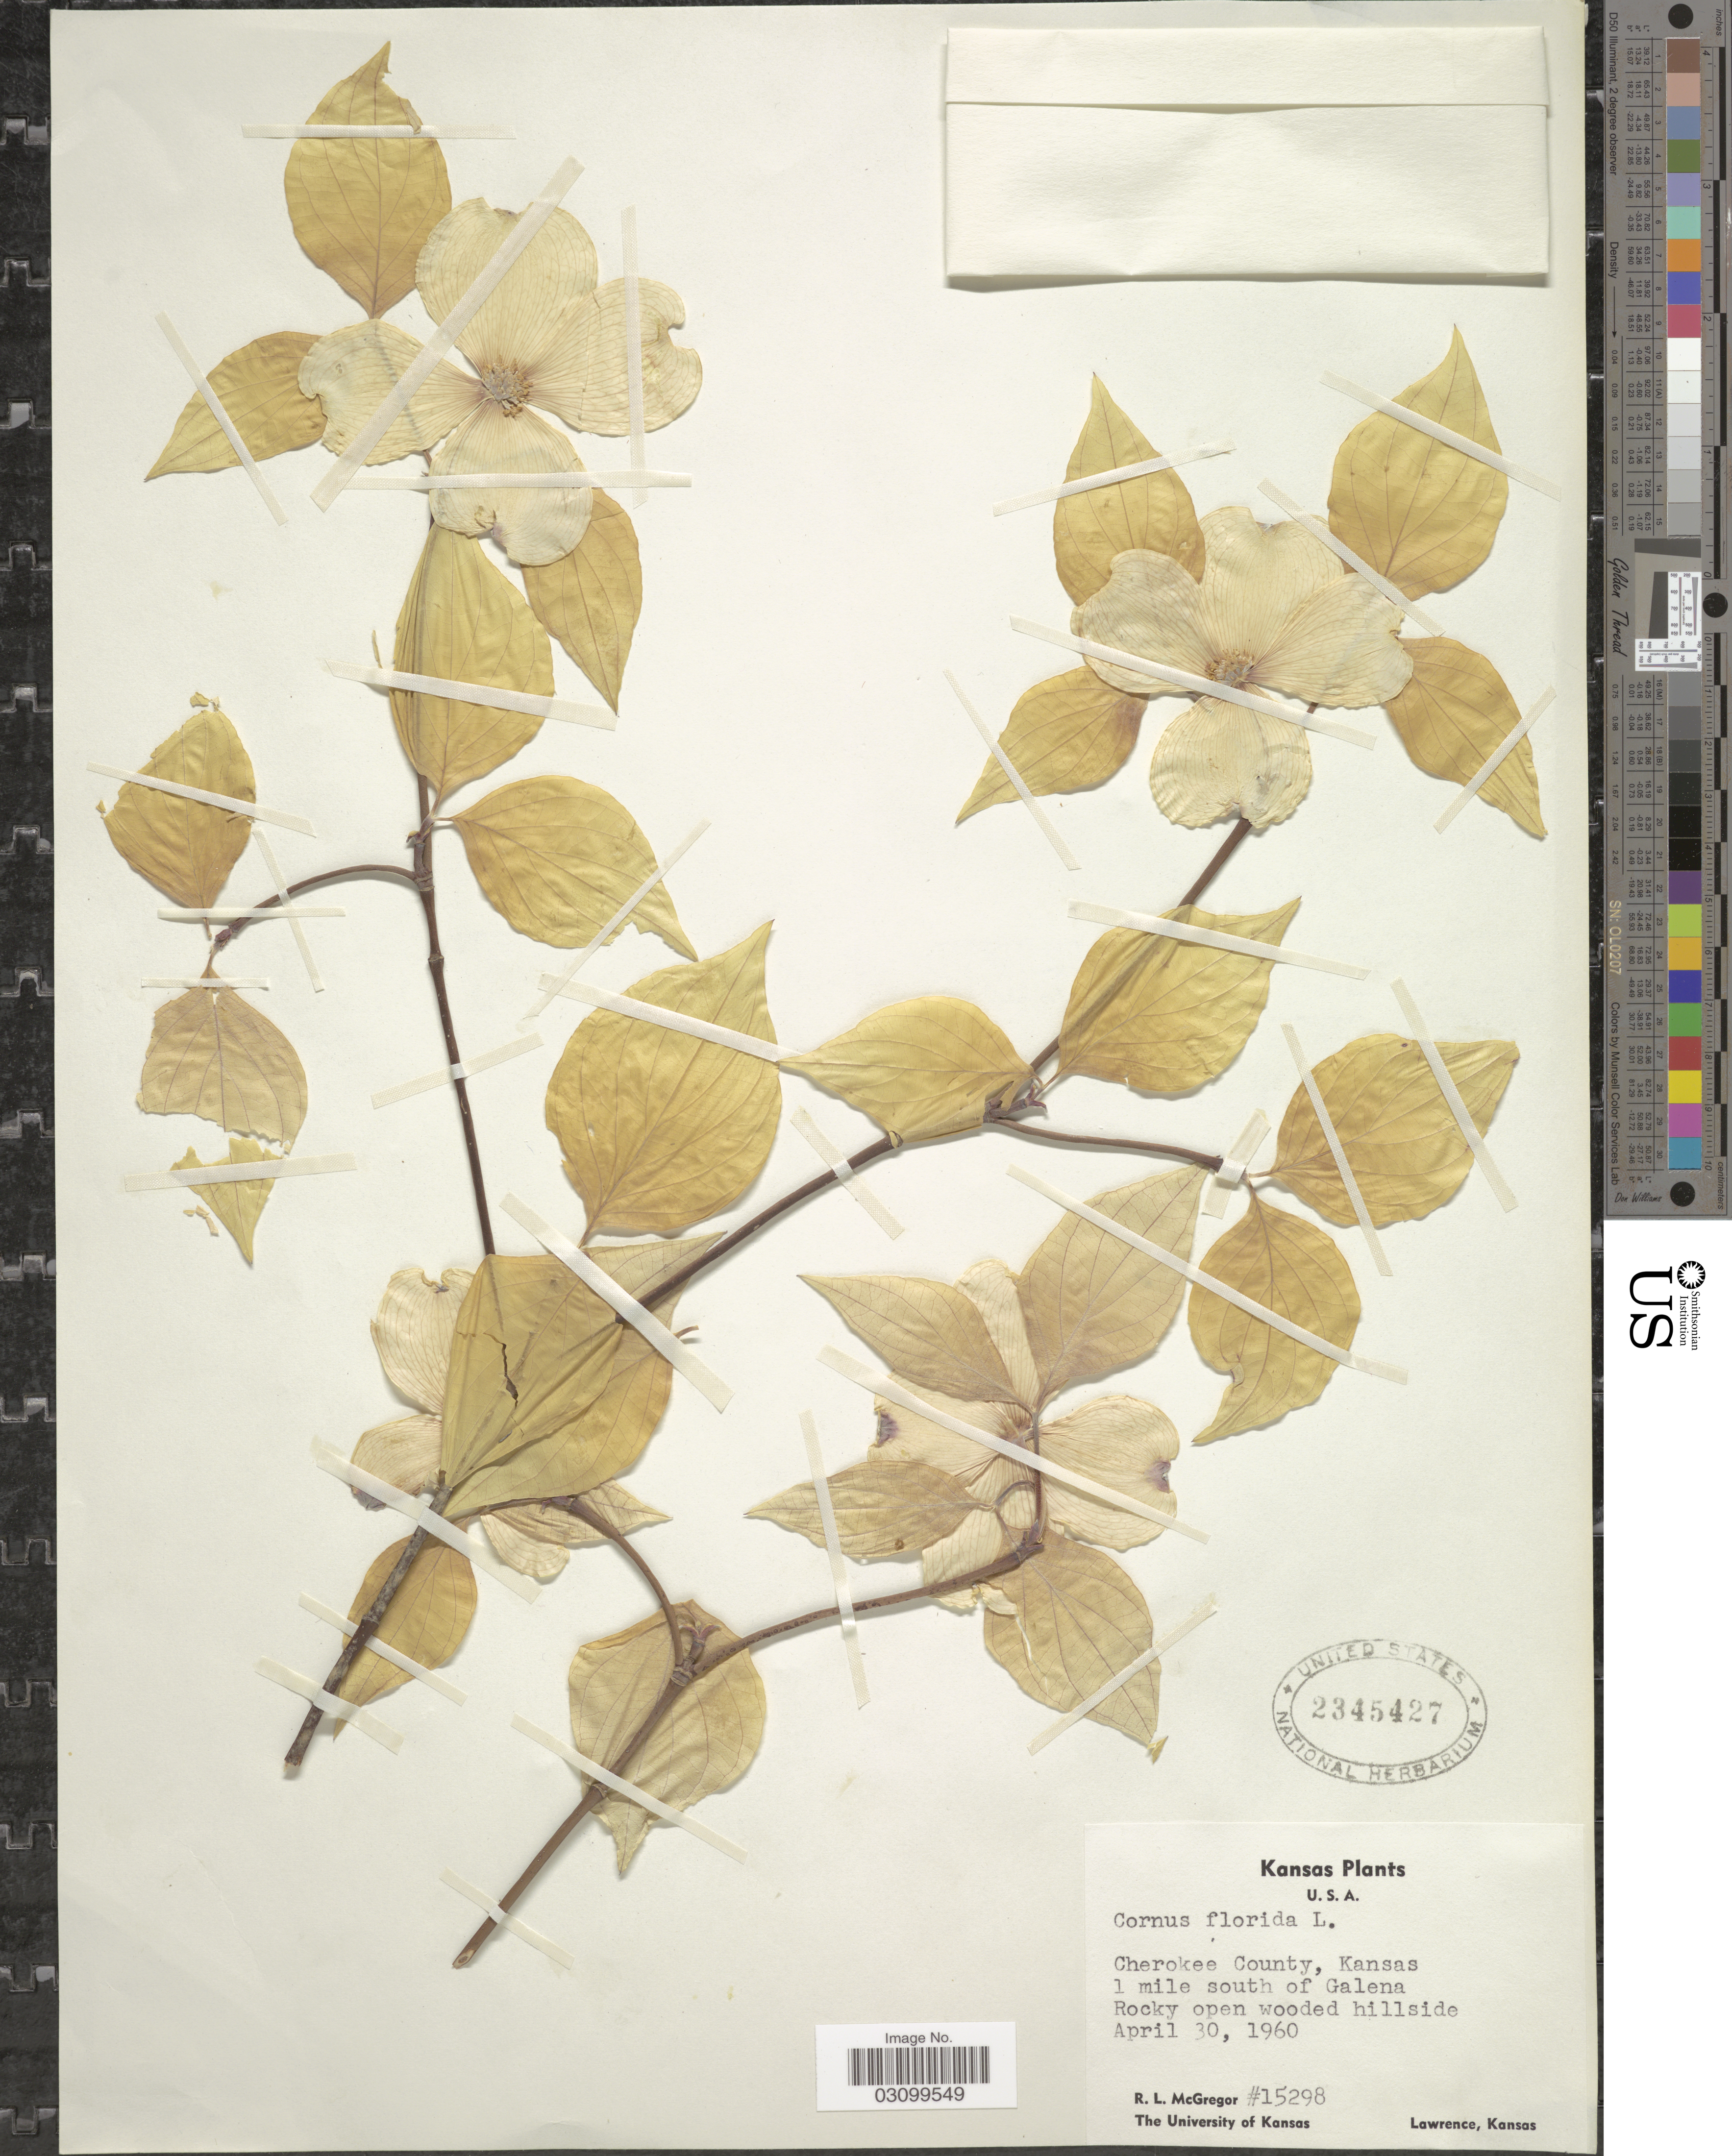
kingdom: Plantae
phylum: Tracheophyta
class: Magnoliopsida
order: Cornales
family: Cornaceae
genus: Cornus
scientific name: Cornus florida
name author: L.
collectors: R. McGregor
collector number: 15298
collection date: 1960-04-30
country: United States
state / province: Kansas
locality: Cherokee County, 1 mile south of Galena.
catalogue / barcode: US 2345427